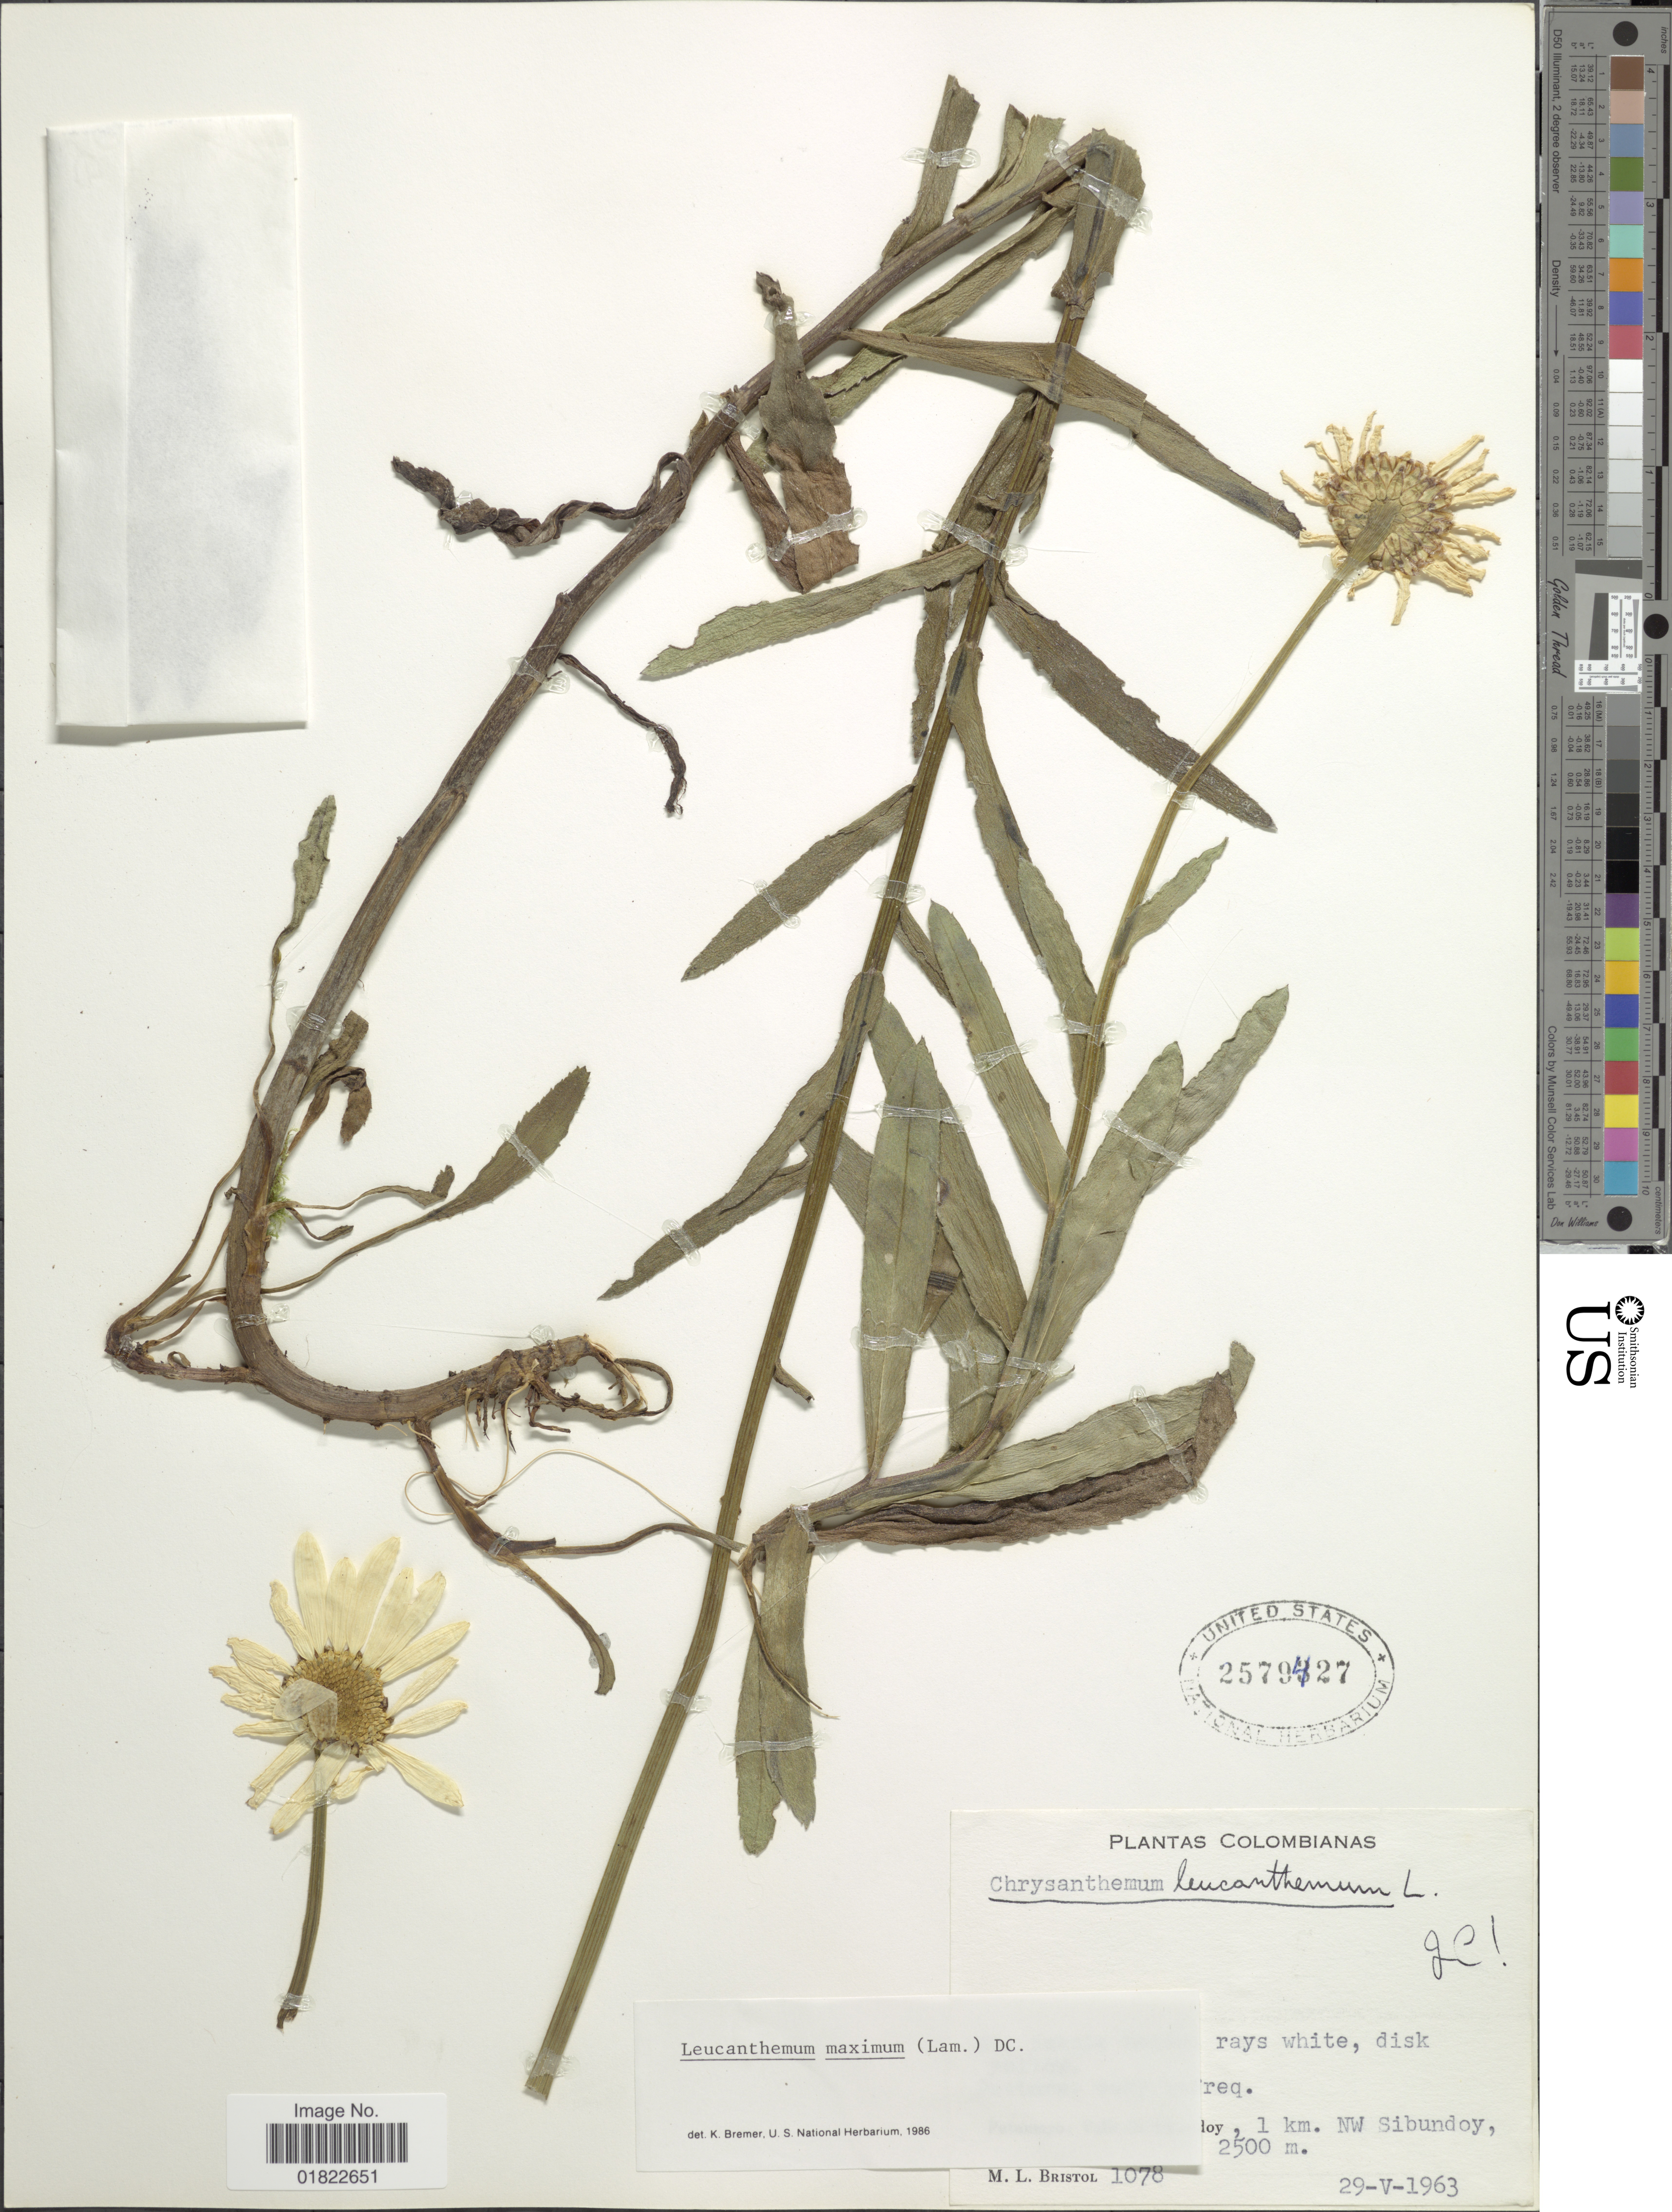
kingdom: Plantae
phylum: Tracheophyta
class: Magnoliopsida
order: Asterales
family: Asteraceae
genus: Leucanthemum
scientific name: Leucanthemum maximum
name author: (Ramond) DC.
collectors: M. L. Bristol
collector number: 1078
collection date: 1963-05-29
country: Colombia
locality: [illegible text] , 1 km. NW Sibundoy.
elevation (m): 2500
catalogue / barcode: US 2579427